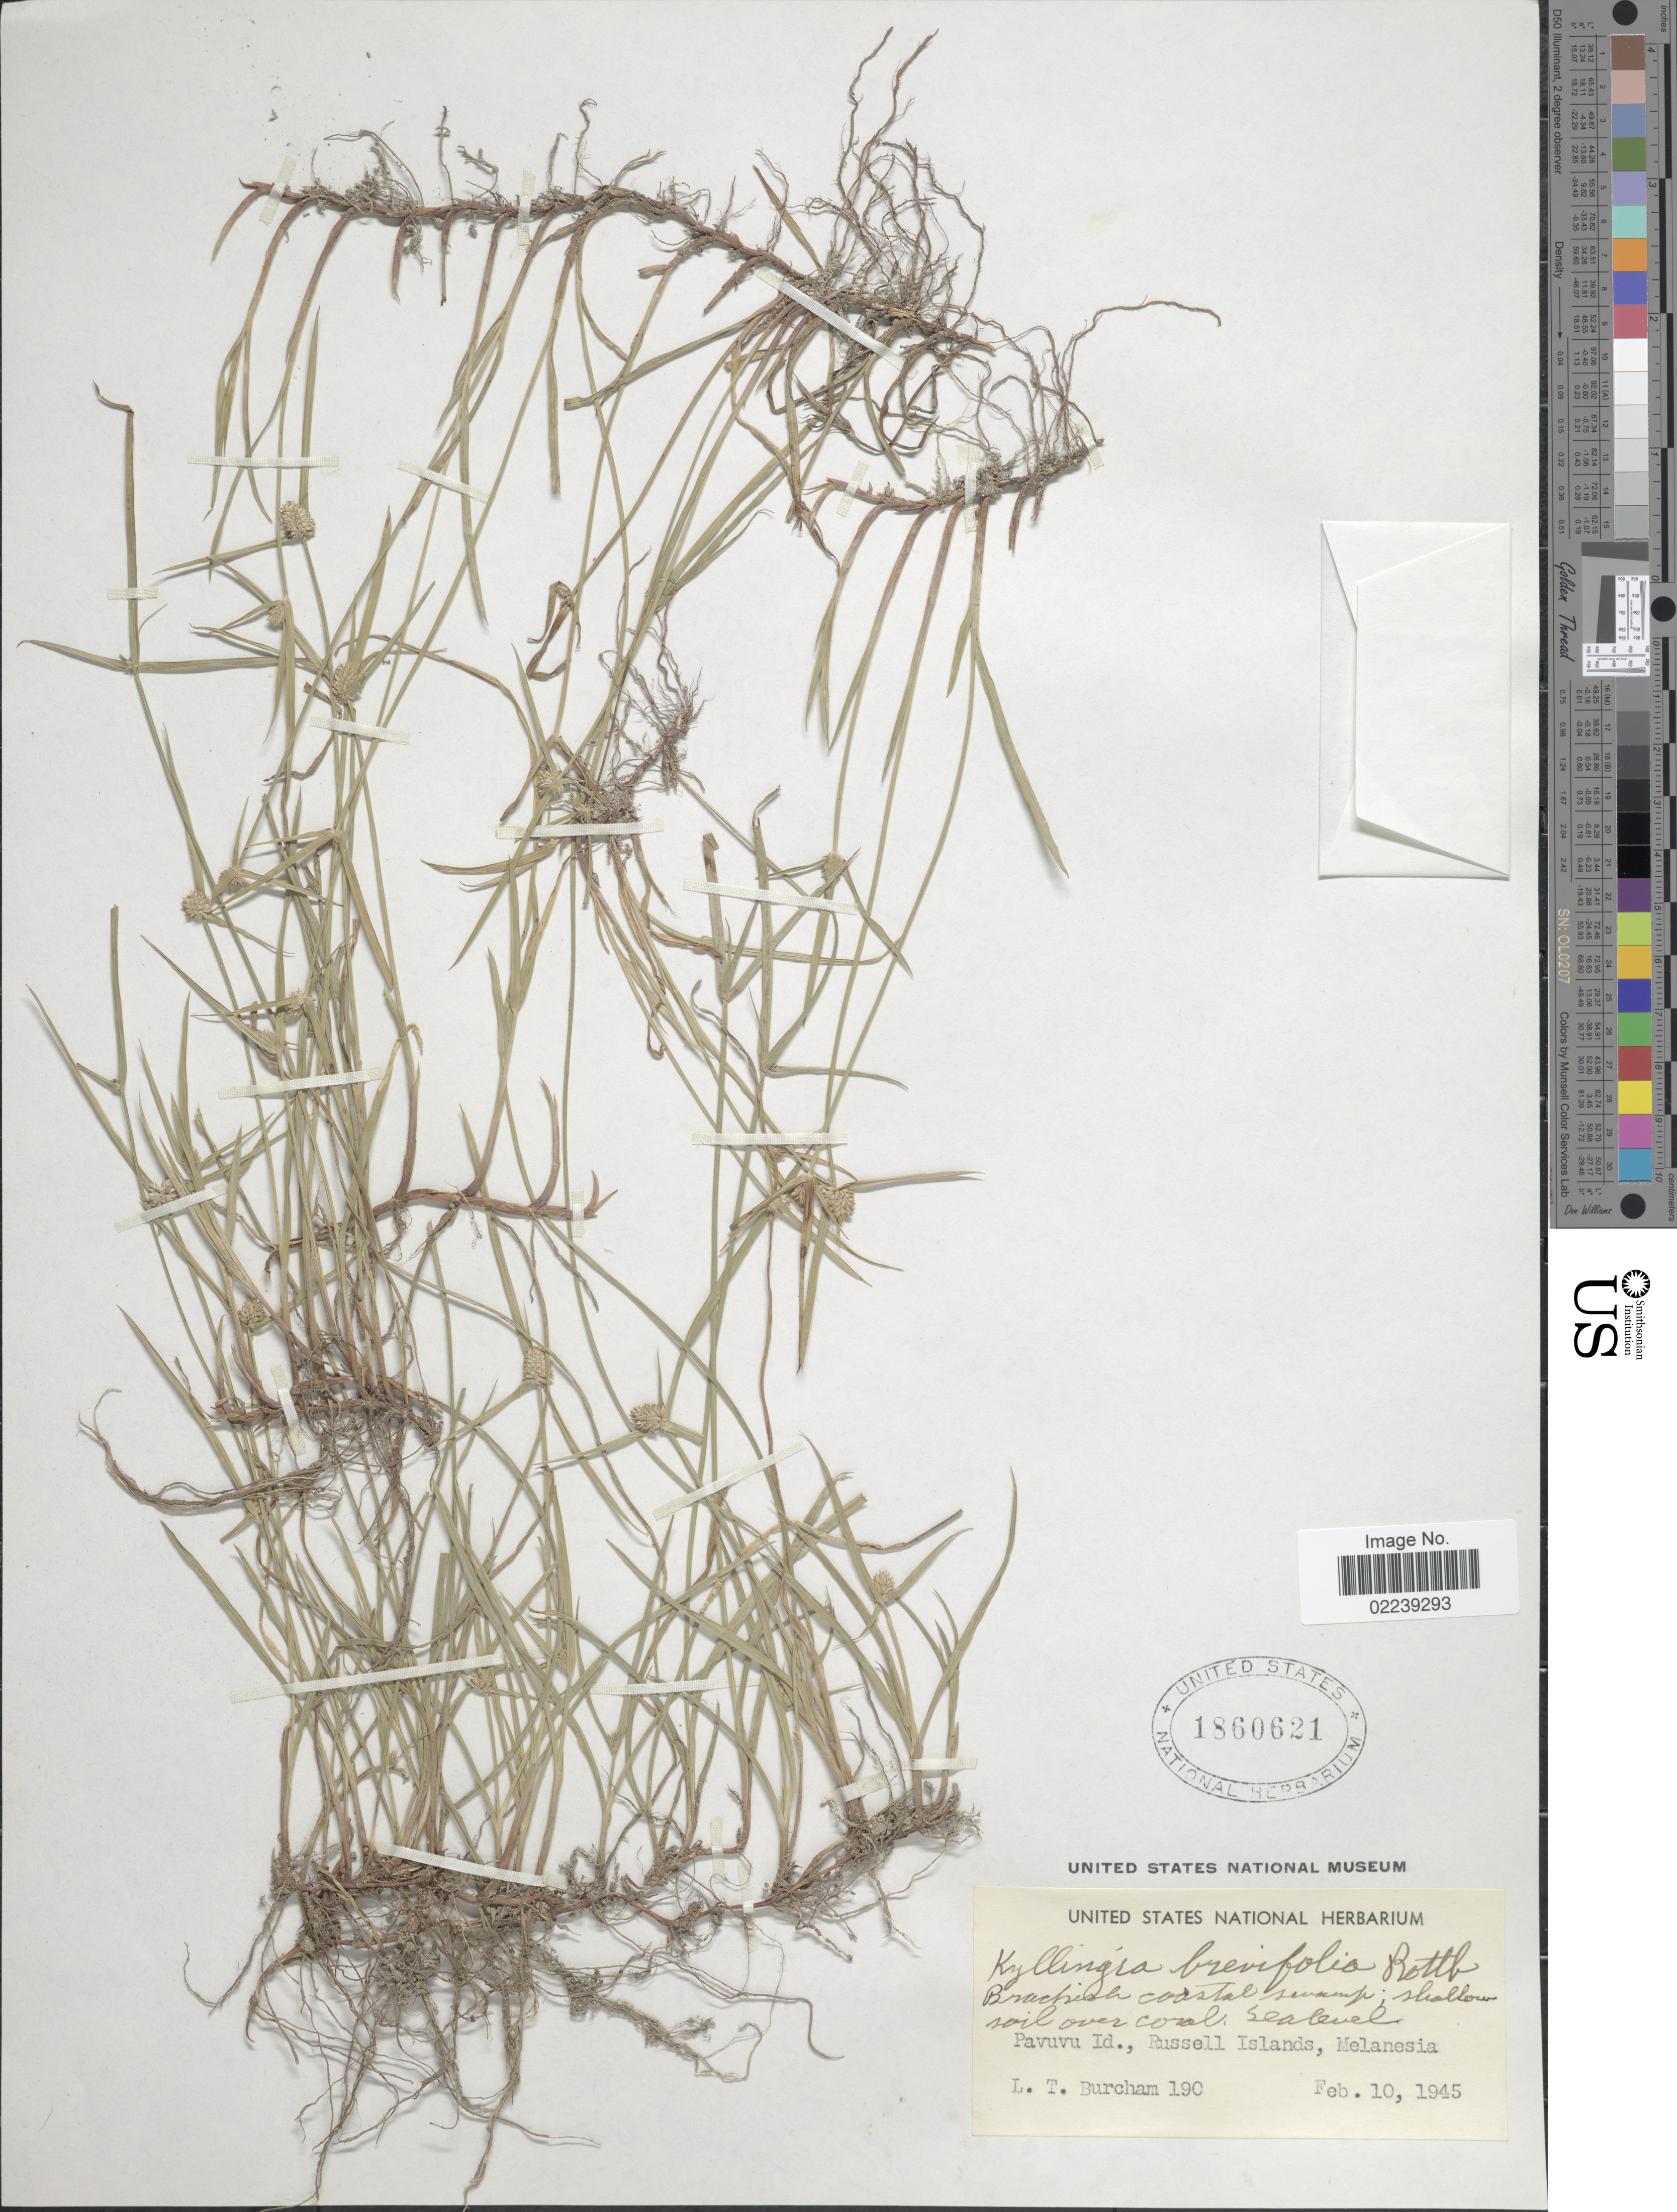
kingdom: Plantae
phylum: Tracheophyta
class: Liliopsida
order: Poales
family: Cyperaceae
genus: Cyperus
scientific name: Cyperus brevifolius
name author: (Rottb.) Hassk.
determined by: Strong, M. T., (US), Smithsonian Institution - National Museum of Natural History (UNITED STATES)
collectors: L. Burcham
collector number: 190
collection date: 1945-02-10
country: Solomon Islands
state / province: Solomon Islands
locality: Brackish coastal swamp; shallow soil over coral, Pavuvu Id., Russell Islands, Melanesia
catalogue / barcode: US 1860621